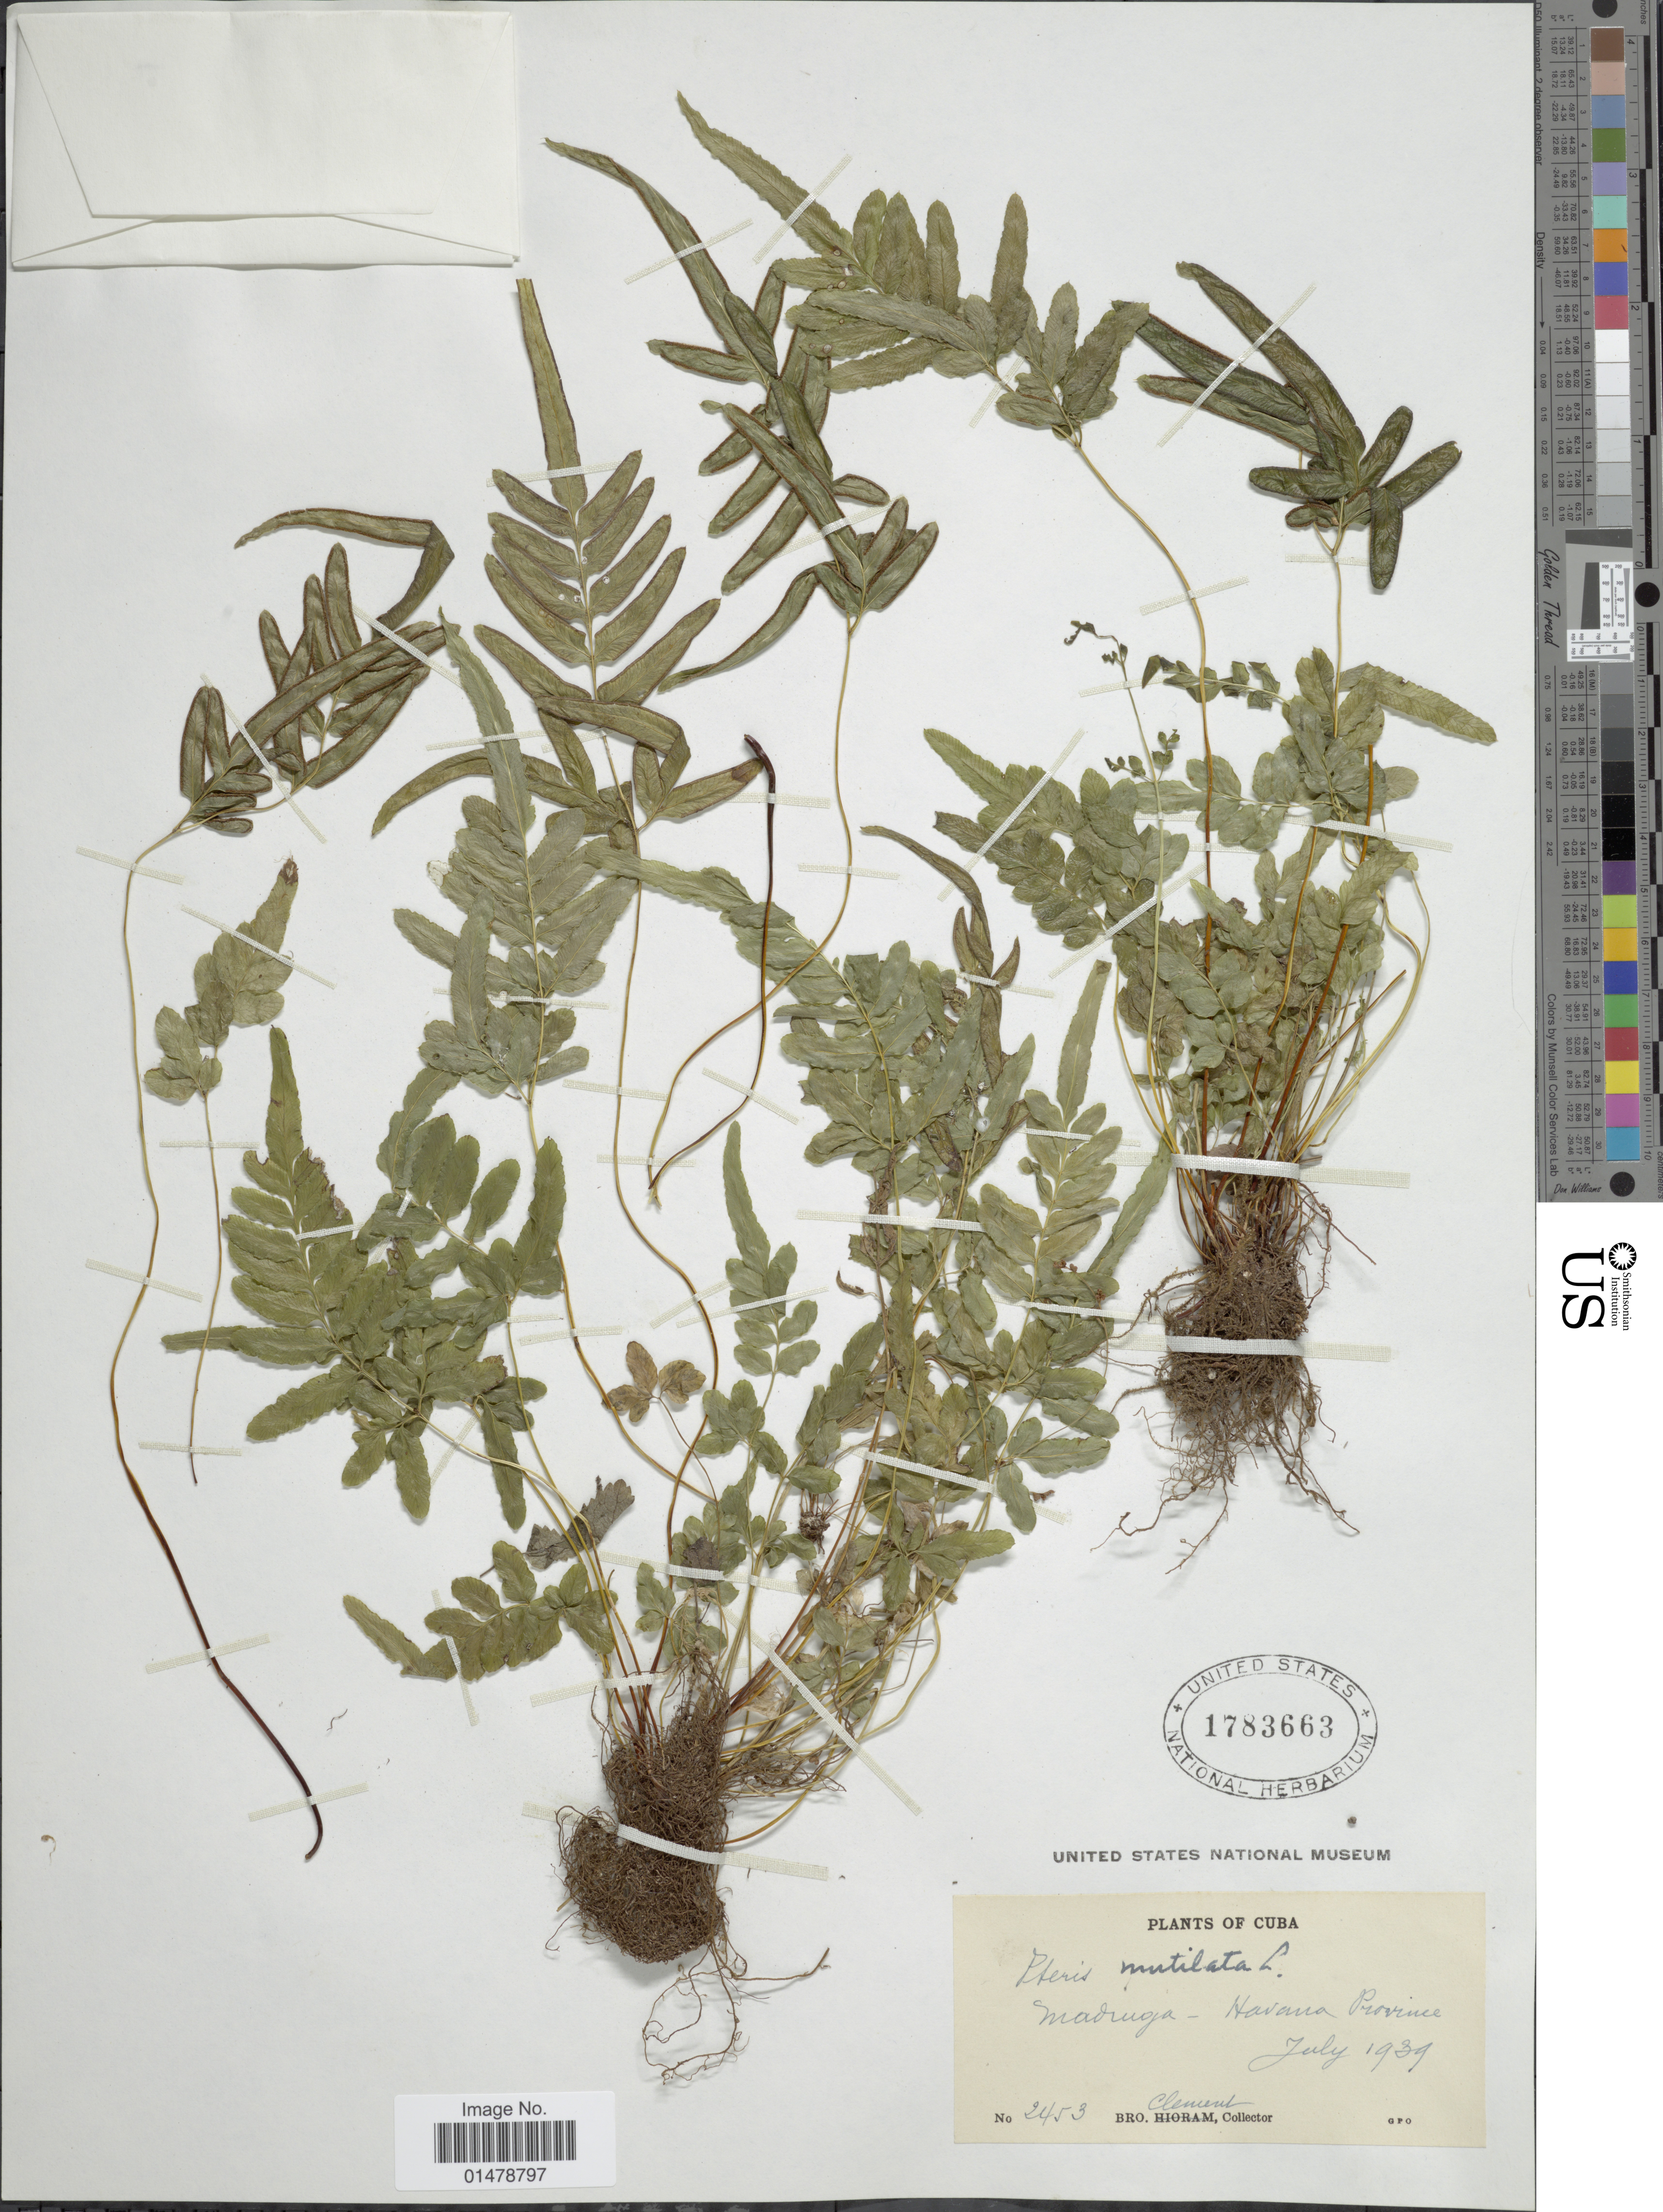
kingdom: Plantae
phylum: Tracheophyta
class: Polypodiopsida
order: Polypodiales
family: Pteridaceae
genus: Pteris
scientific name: Pteris mutilata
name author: L.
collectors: B. Clement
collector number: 2453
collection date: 1939-07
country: Cuba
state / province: La Habana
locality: Madruga - Havana Province.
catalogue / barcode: US 1783663